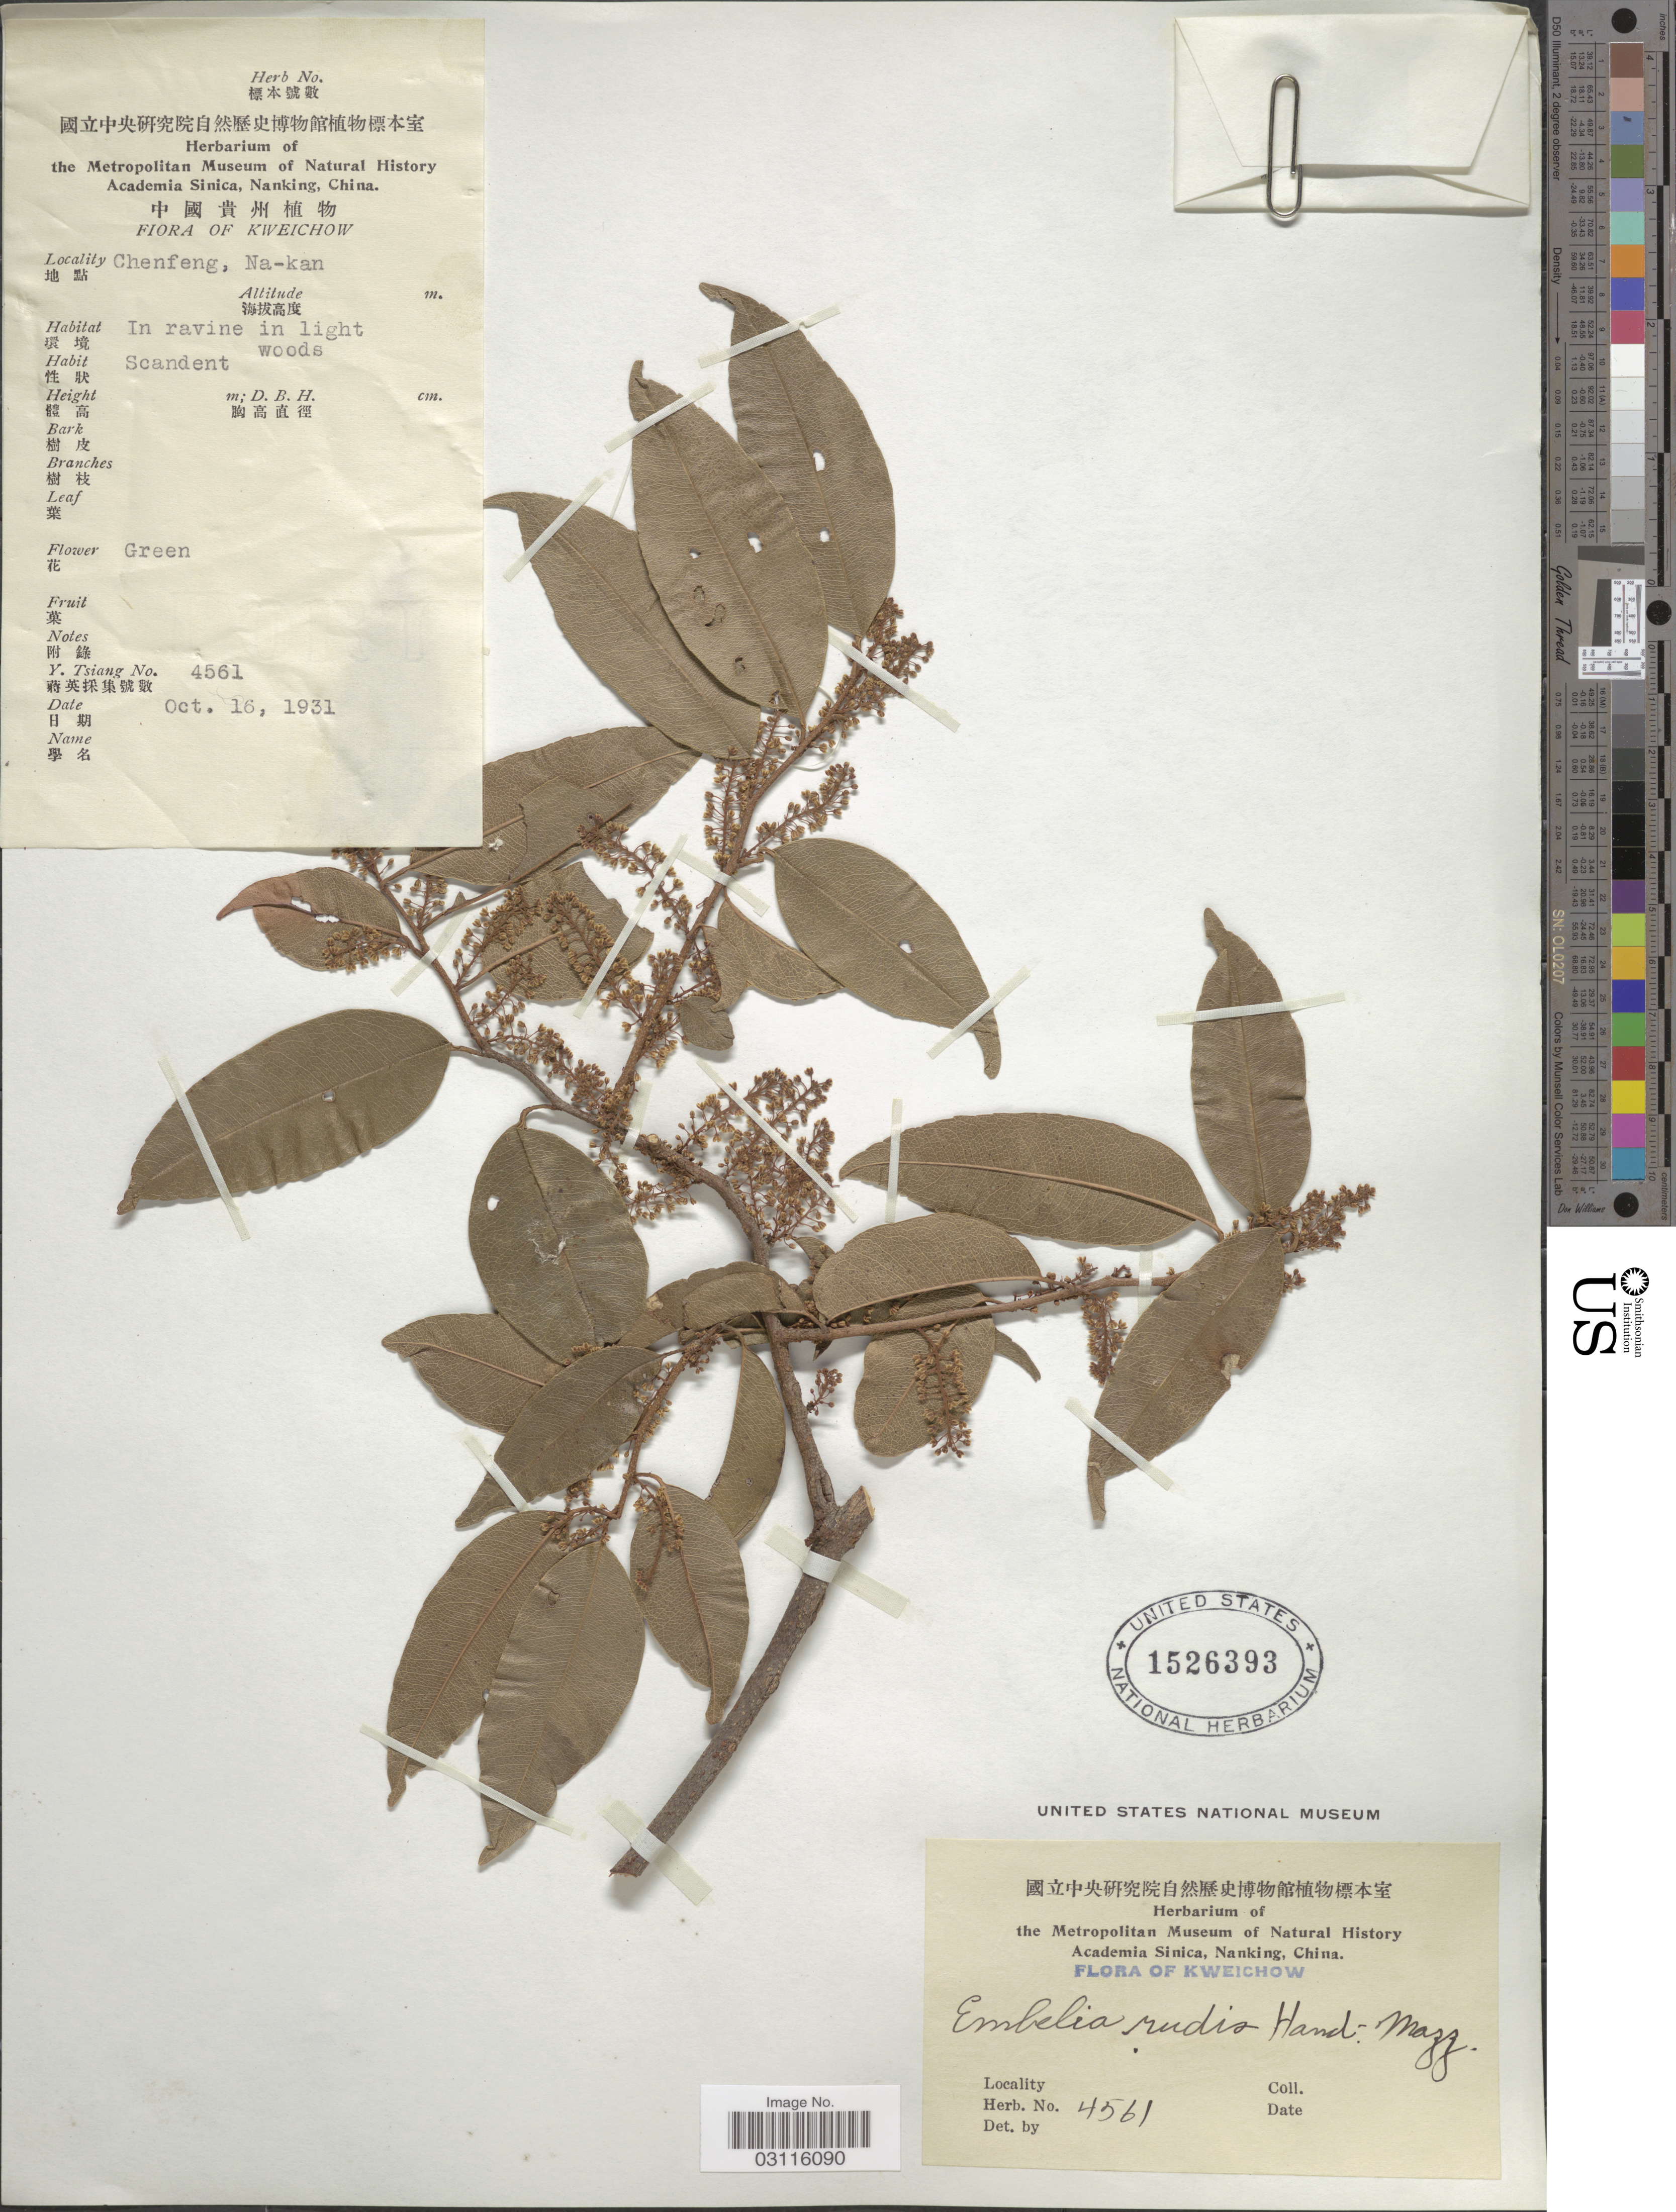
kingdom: Plantae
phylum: Tracheophyta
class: Magnoliopsida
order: Ericales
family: Primulaceae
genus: Embelia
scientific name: Embelia rudis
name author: Hand.-Mazz.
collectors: Y. Tsiang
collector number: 4561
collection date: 1931-10-16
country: China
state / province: Guizhou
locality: Kweichow, Chenfeng, Na-kan.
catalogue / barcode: US 1526393